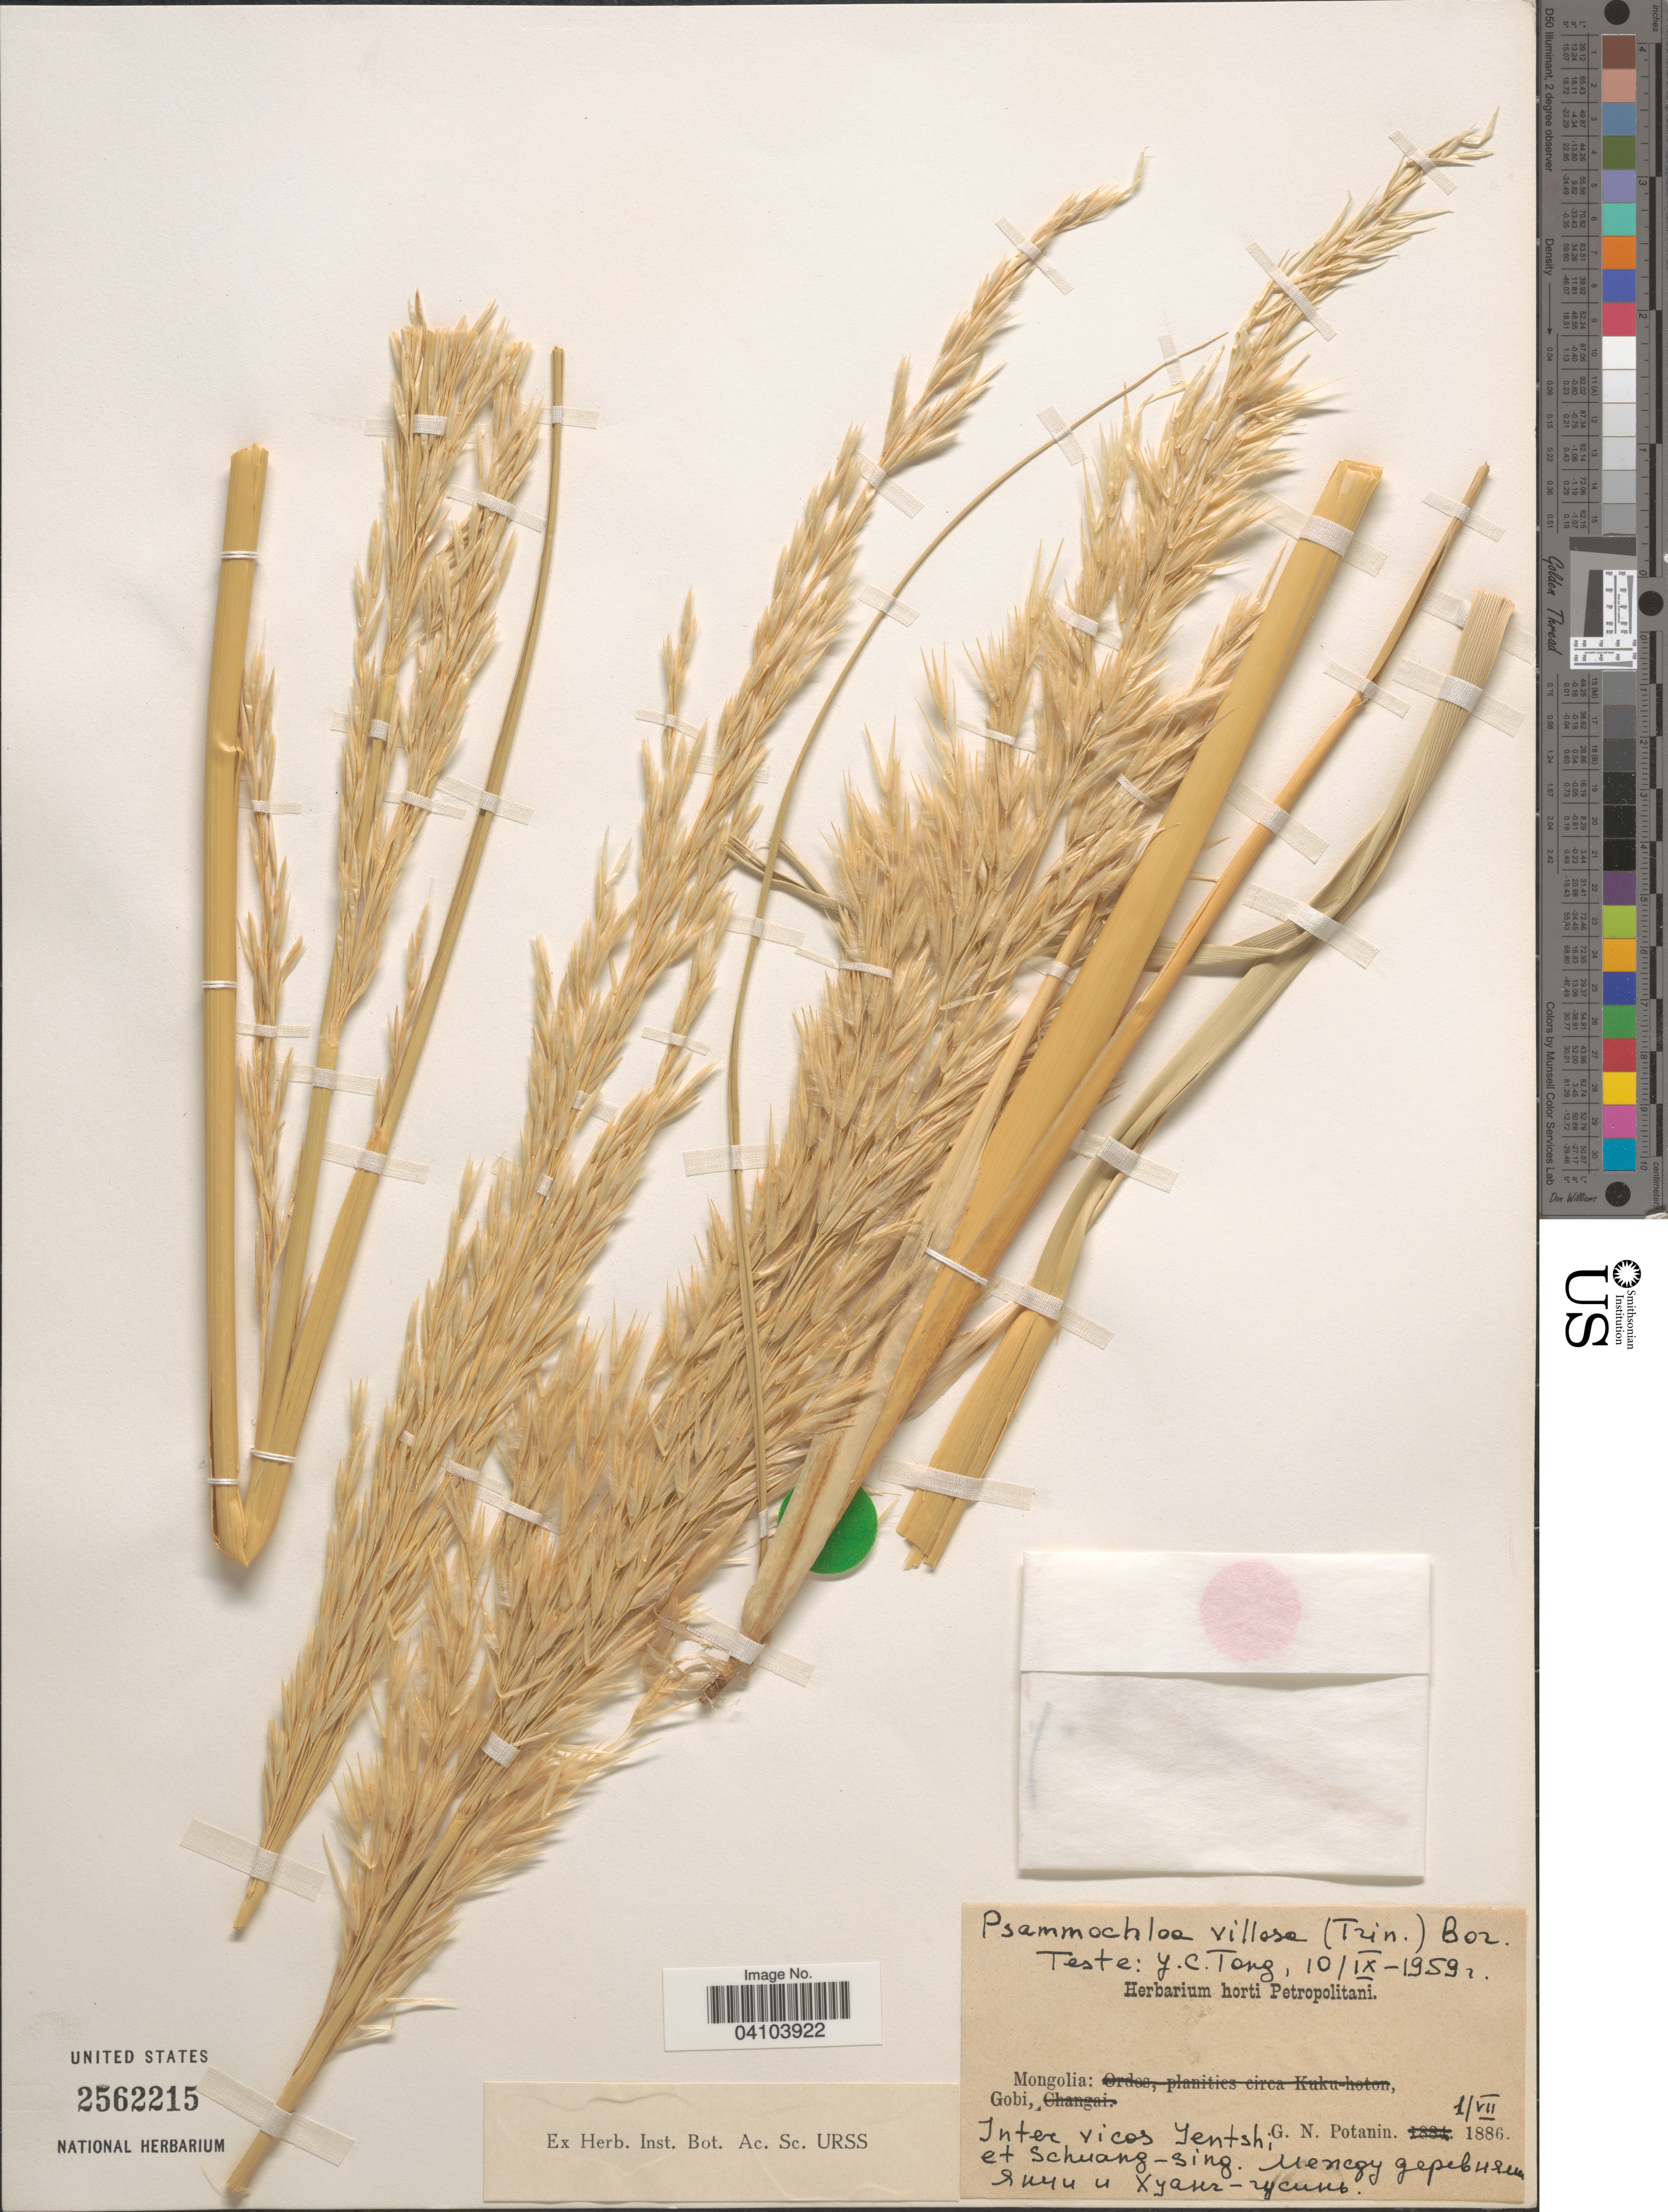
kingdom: Plantae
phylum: Tracheophyta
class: Liliopsida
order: Poales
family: Poaceae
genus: Psammochloa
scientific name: Psammochloa villosa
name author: (Trin.) Bor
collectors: G. Potanin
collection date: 1886-07-01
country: Mongolia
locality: Gobi. Inter vicos Jentshi et Schuang-sing.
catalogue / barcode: US 2562215